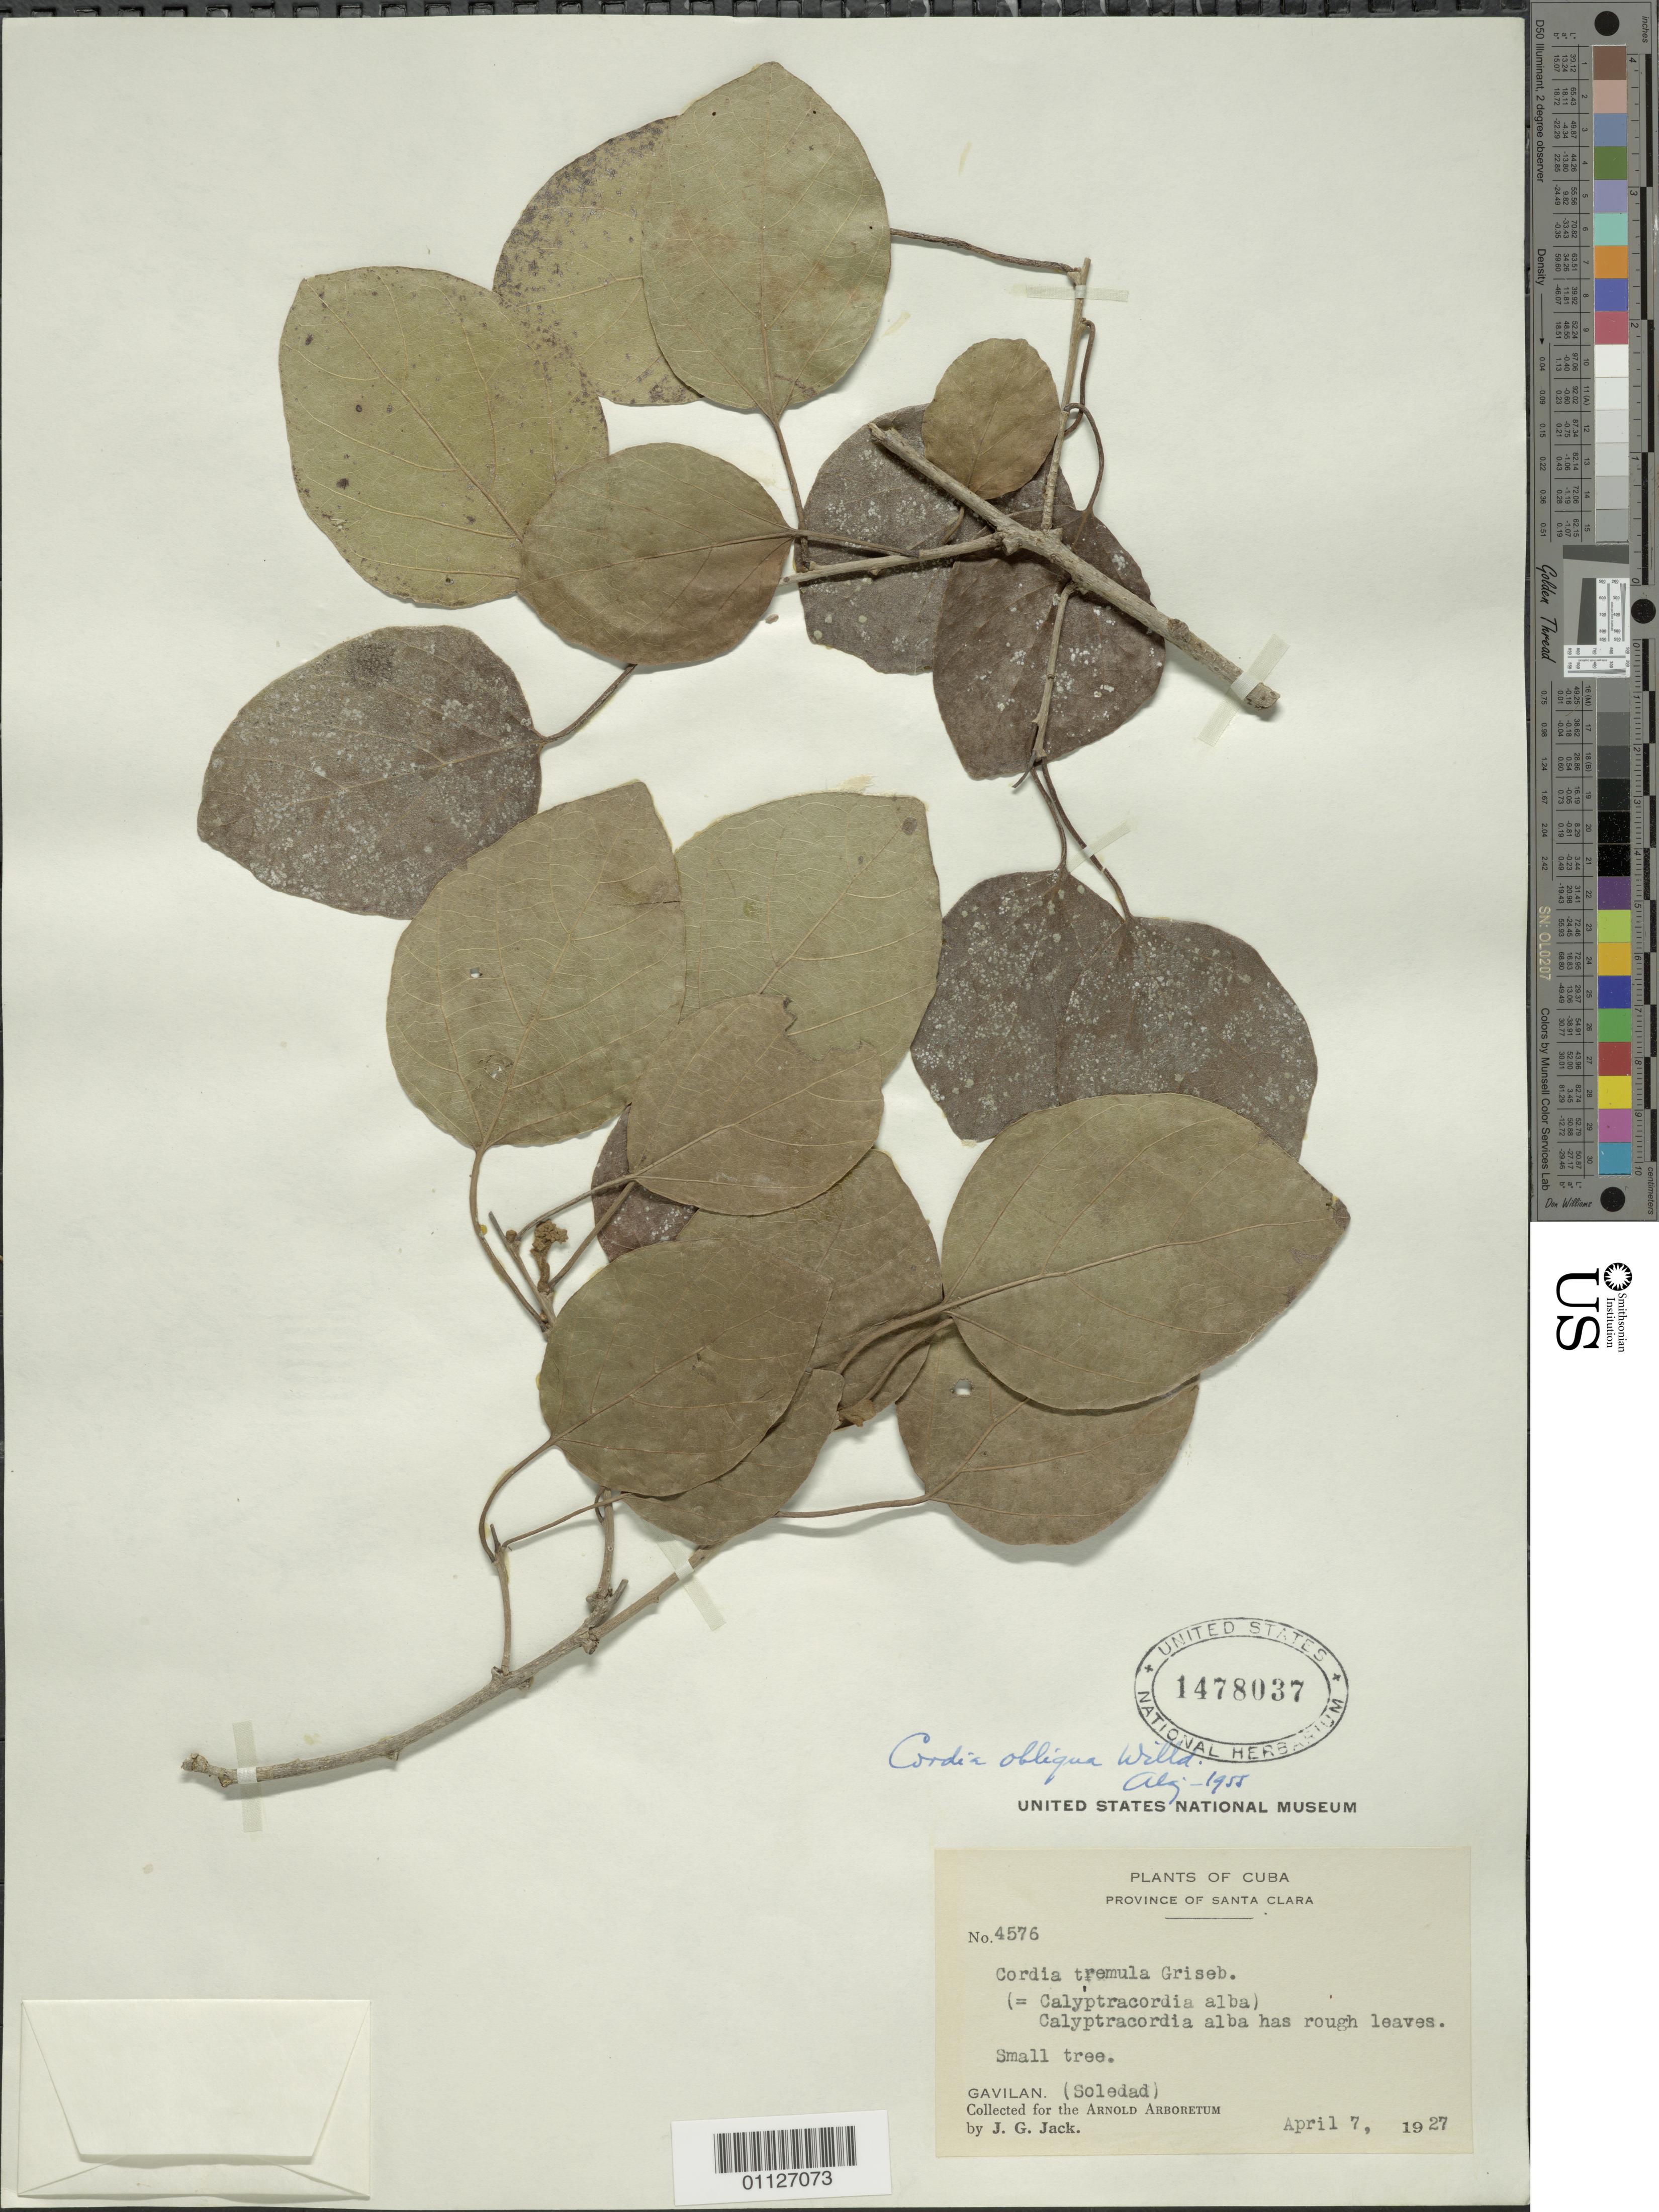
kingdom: Plantae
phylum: Tracheophyta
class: Magnoliopsida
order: Boraginales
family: Cordiaceae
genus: Cordia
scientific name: Cordia obliqua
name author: Willd.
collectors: J. G. Jack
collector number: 4576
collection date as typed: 07 Apr 1927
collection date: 1927-04-07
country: Cuba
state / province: Cienfuegos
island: Cuba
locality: Gavilan (Soledad)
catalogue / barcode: US 1478037